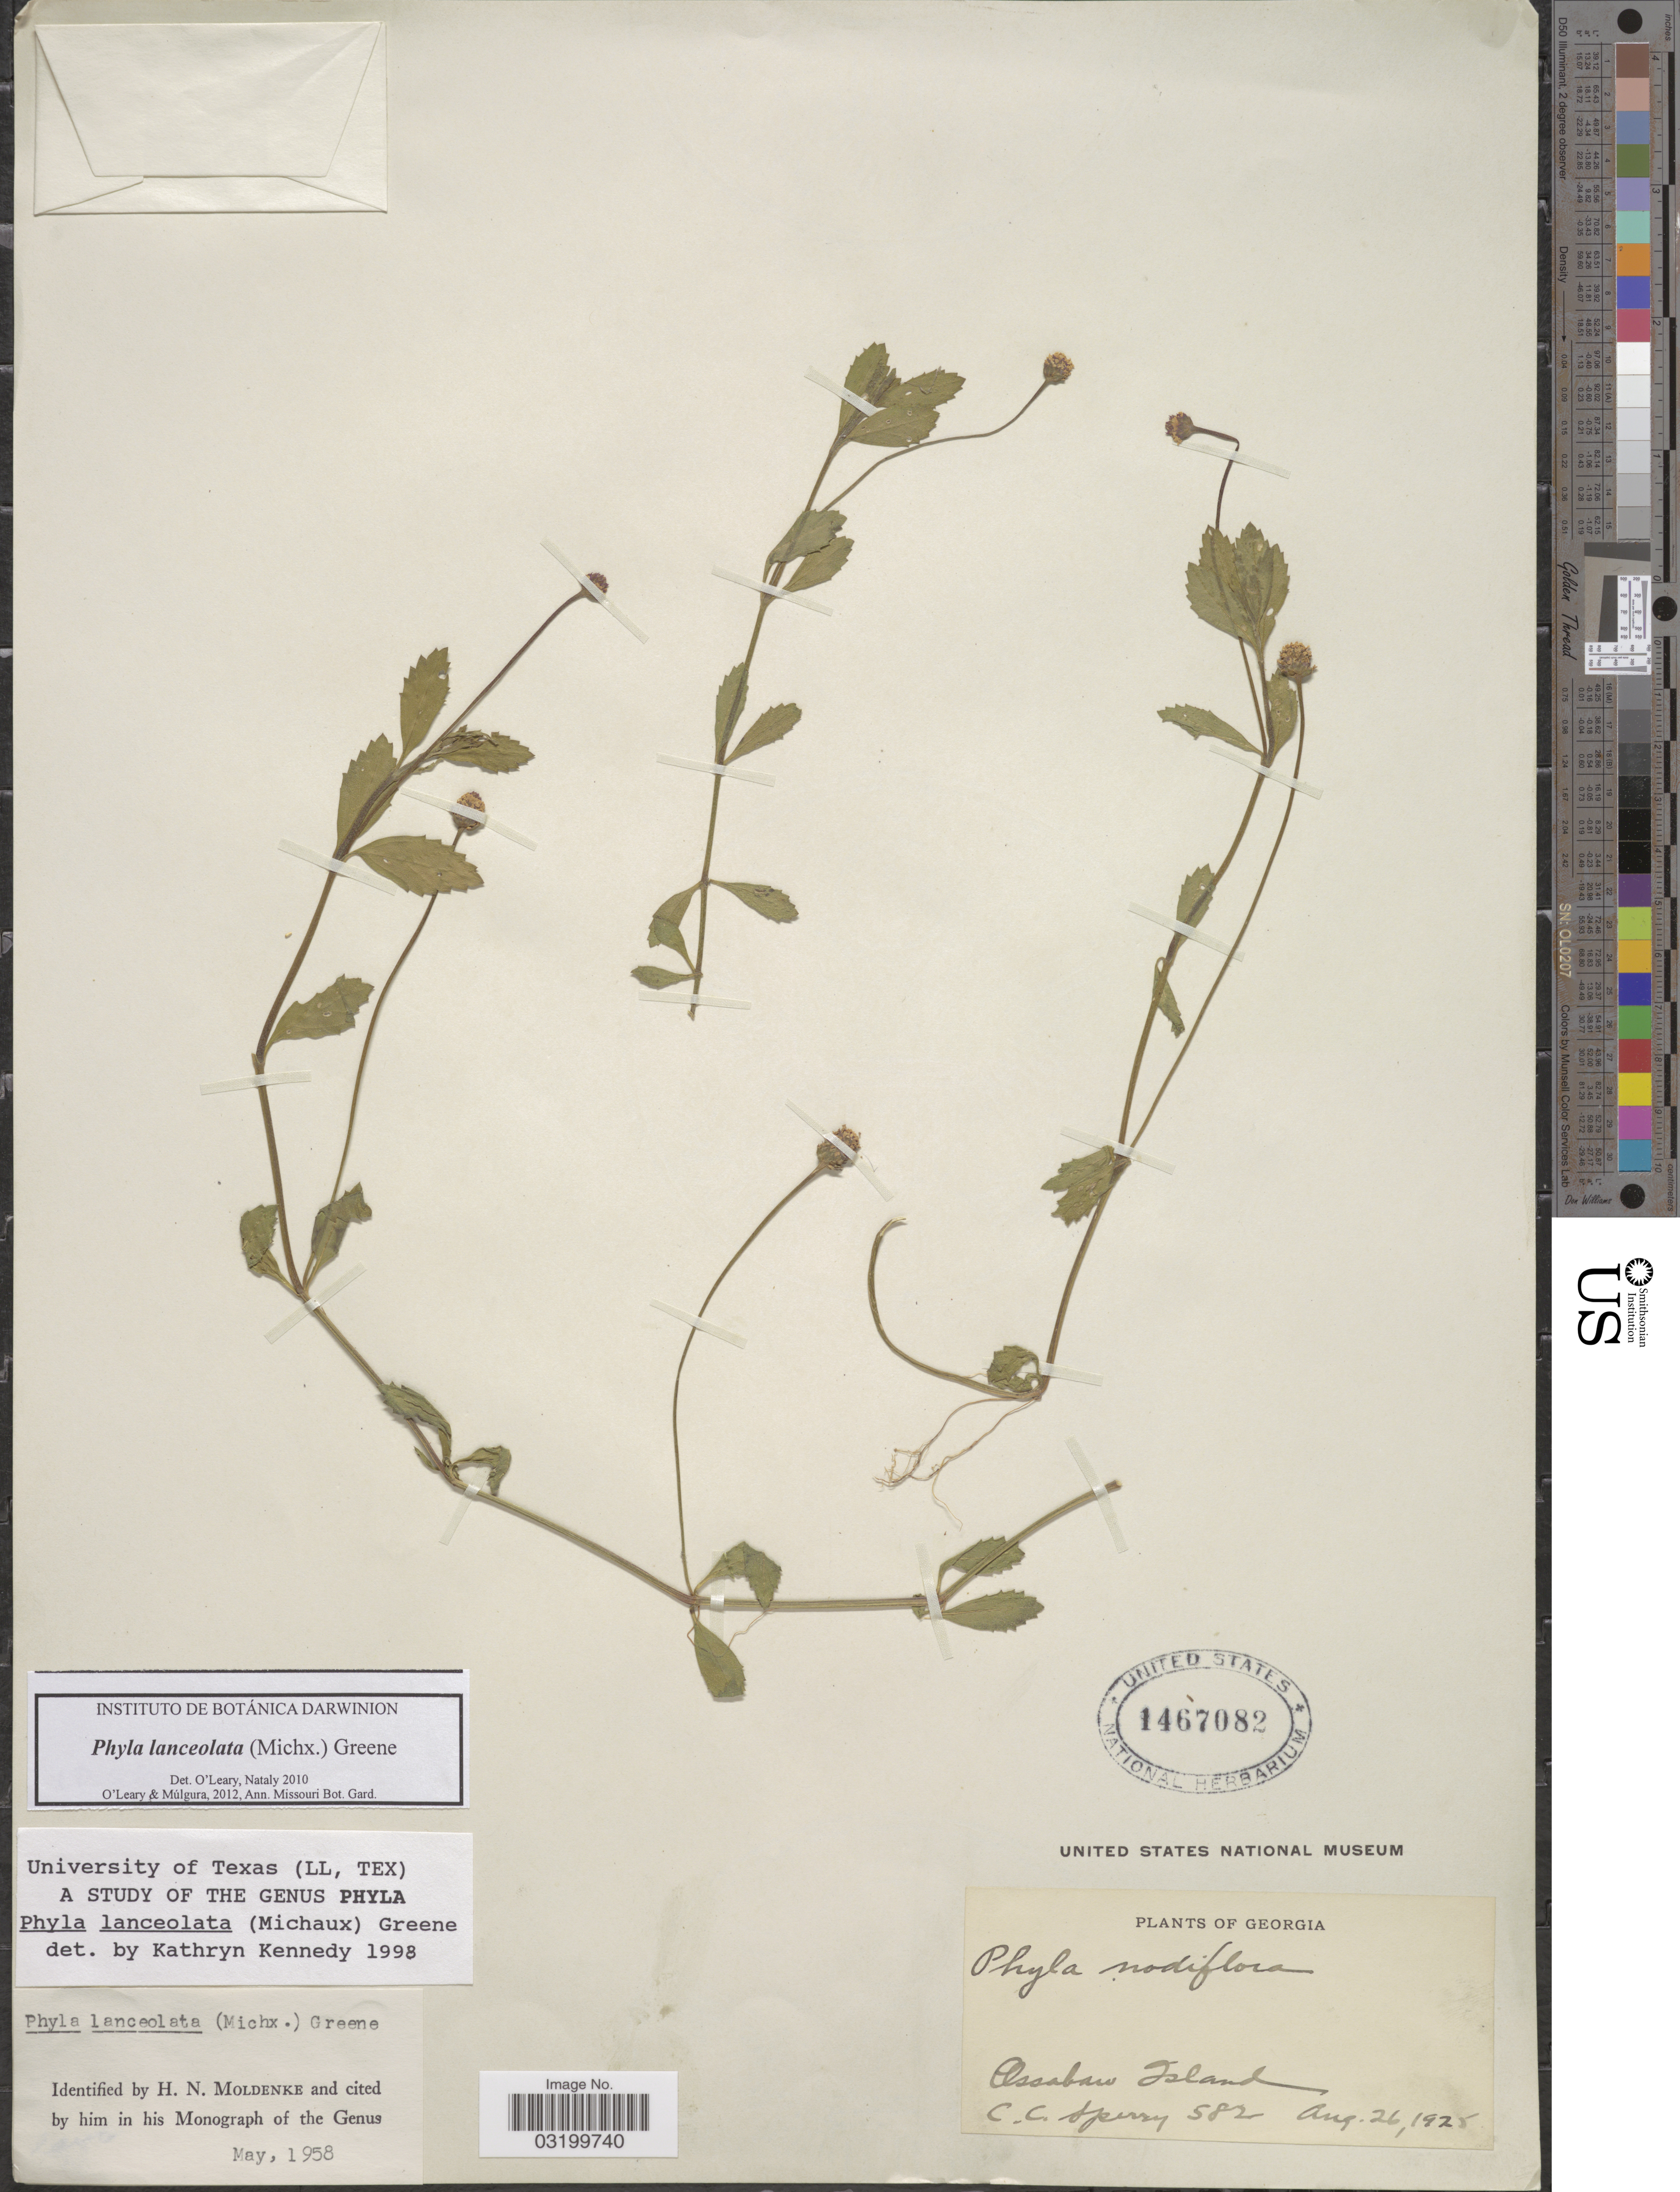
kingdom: Plantae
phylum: Tracheophyta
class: Magnoliopsida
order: Lamiales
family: Verbenaceae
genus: Phyla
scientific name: Phyla lanceolata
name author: (Michx.) Greene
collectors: C. C. Sperry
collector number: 582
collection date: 1925-08-26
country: United States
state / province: Georgia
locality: Ossabaw Island.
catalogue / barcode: US 1467082